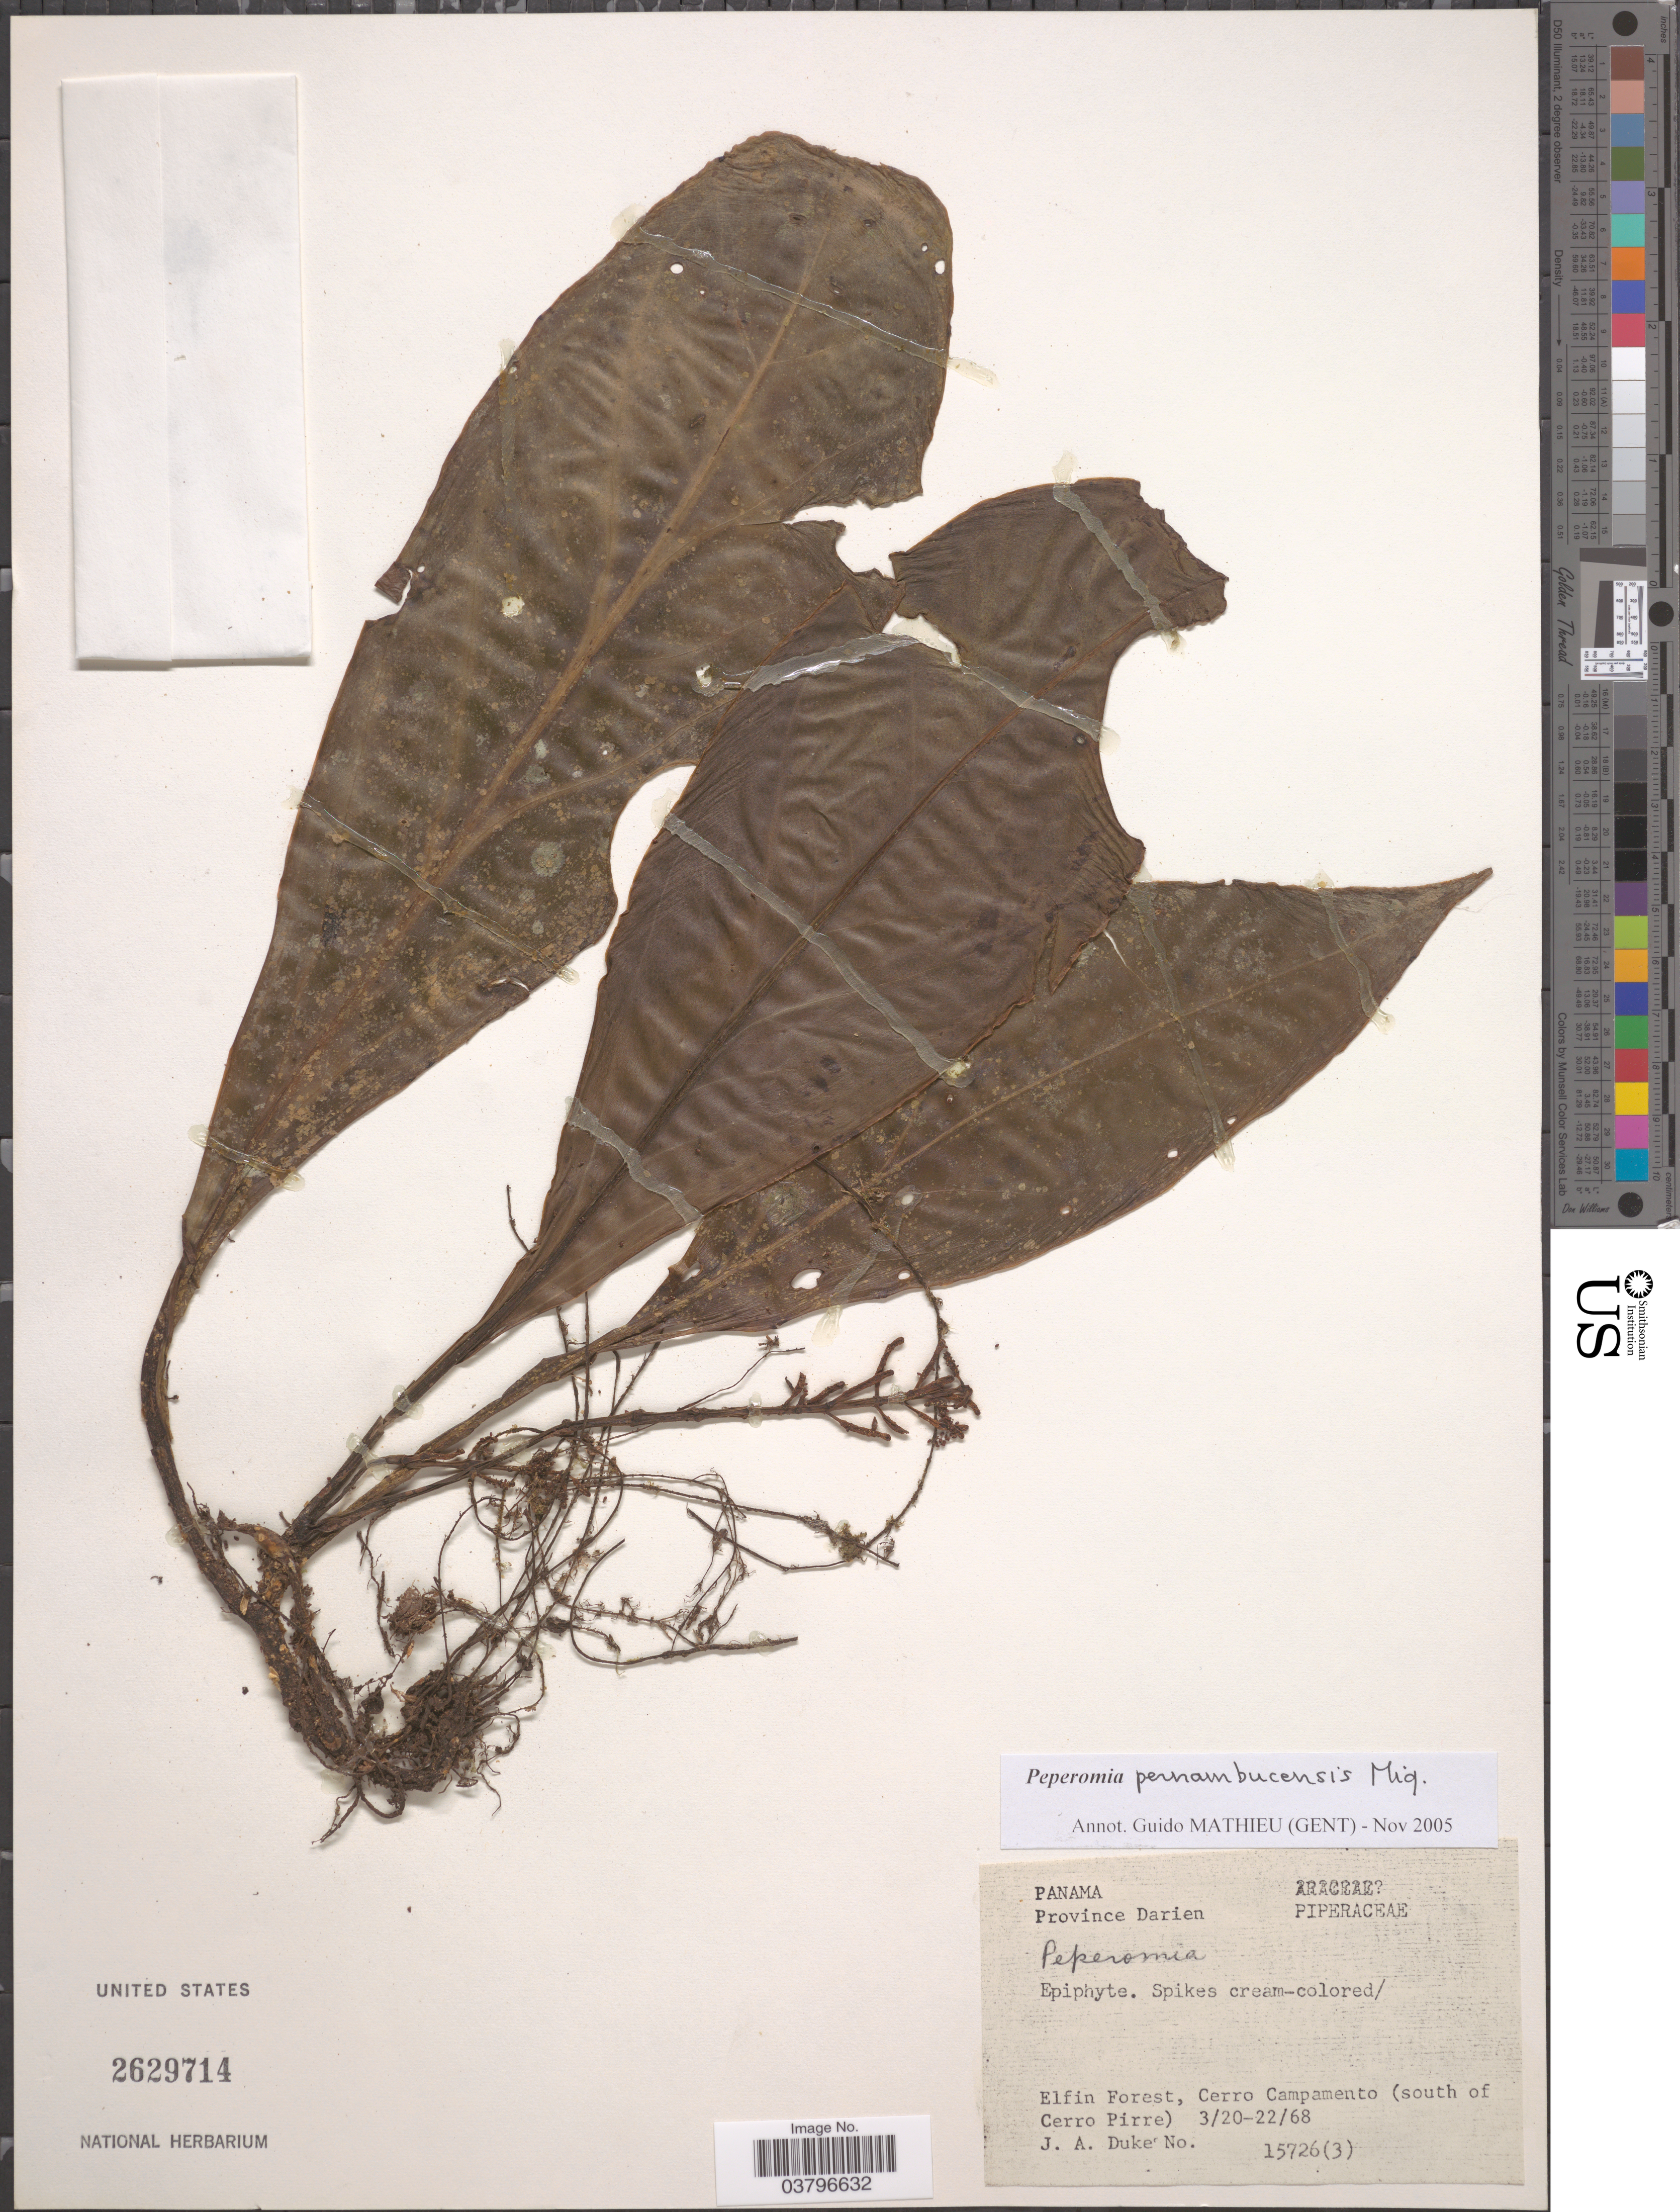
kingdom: Plantae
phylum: Tracheophyta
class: Magnoliopsida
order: Piperales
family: Piperaceae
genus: Peperomia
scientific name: Peperomia pernambucensis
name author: Miq.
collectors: J. A. Duke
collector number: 15726(3)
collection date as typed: Transcribed d/m/y: 20/3/68 to 22/3/68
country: Panama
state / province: Darien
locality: Elfin Forest, cerro Campamento (south of Cerro Pirre).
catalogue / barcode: US 2629714